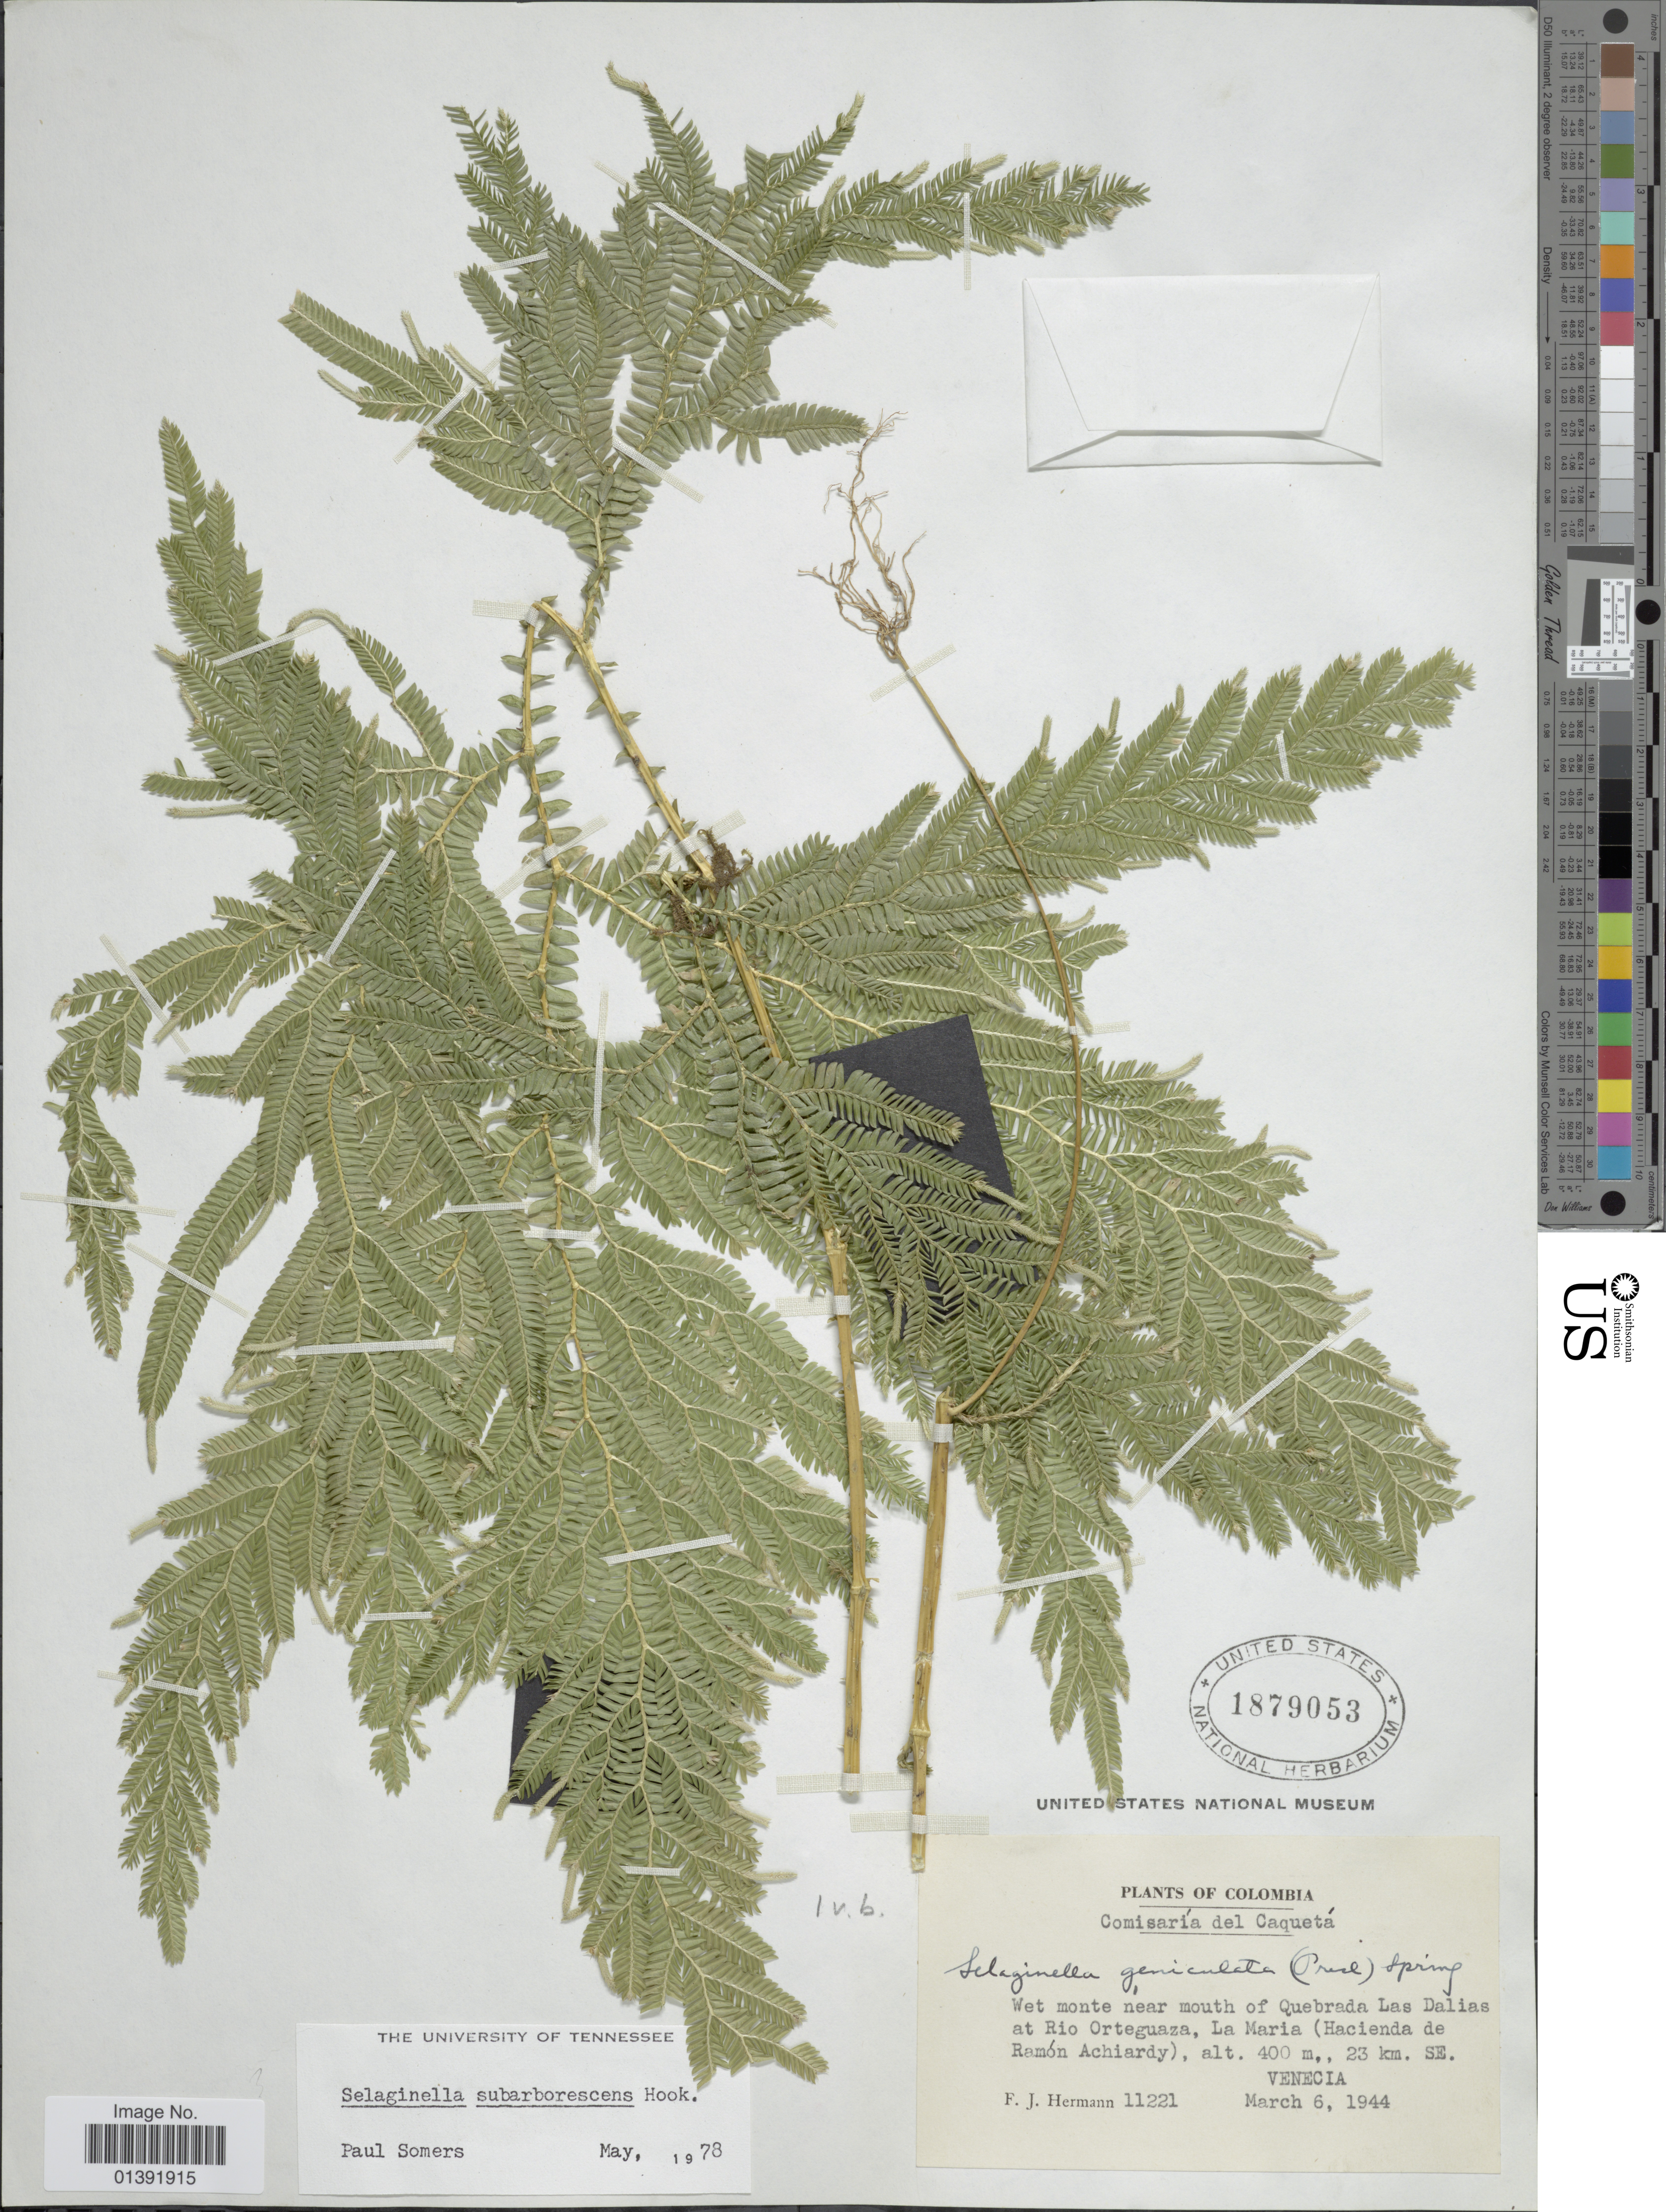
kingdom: Plantae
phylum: Tracheophyta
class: Lycopodiopsida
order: Selaginellales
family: Selaginellaceae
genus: Selaginella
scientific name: Selaginella subarborescens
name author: Hook.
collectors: F. J. Hermann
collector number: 11221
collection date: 1944-03-06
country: Colombia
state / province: Caquetá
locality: Comisaria del Caqueta, wet mouth near Quebrada Las Dalis at Rio Orteguaza, La Maria (Hacienda de Ramon Achiardy), 23 km SE Venecia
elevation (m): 400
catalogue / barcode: US 1879053